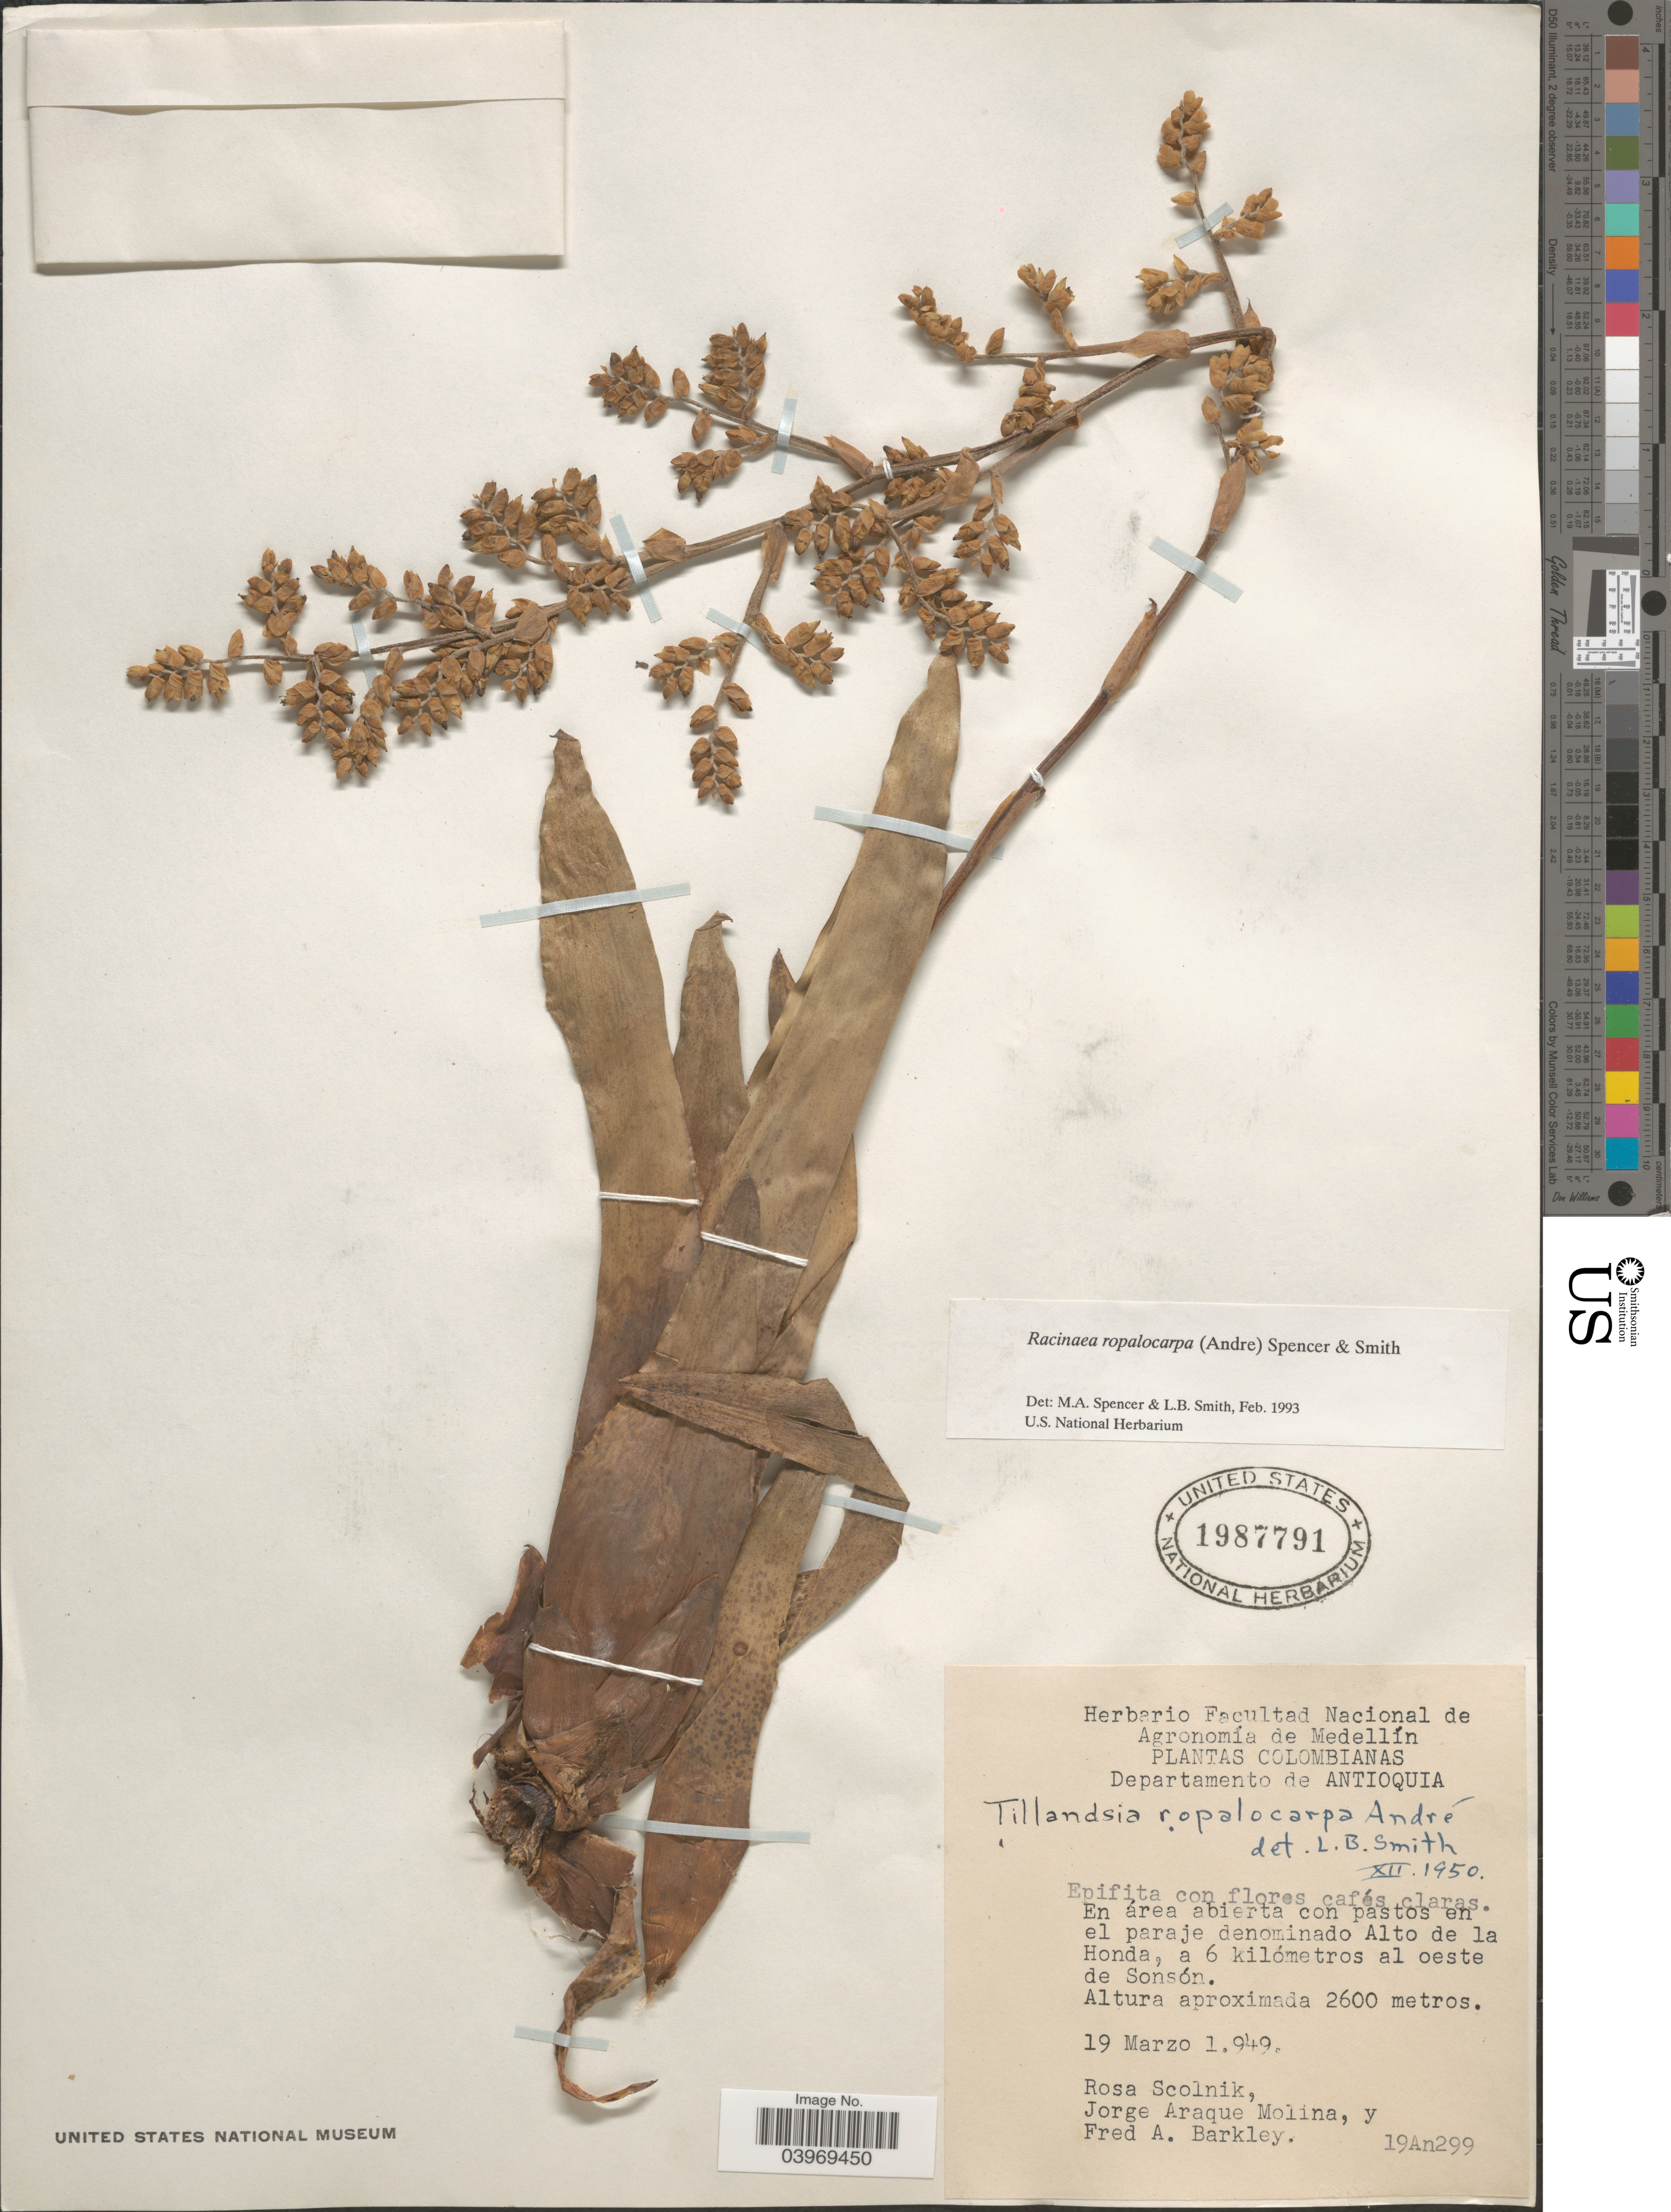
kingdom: Plantae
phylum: Tracheophyta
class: Liliopsida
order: Poales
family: Bromeliaceae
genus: Racinaea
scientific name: Racinaea ropalocarpa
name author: (André) M.A. Spencer & L.B. Sm.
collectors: R. Scolnik, J. Araque Molina & F. A. Barkley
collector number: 19An299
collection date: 1949-03-19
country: Colombia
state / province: Antioquia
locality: Departamento de Antioquia. En área abierta con pastos en el paraje denominado Alto de la Honda, a 6 kilómetros al oeste de Sonsón.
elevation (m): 2600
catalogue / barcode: US 1987791